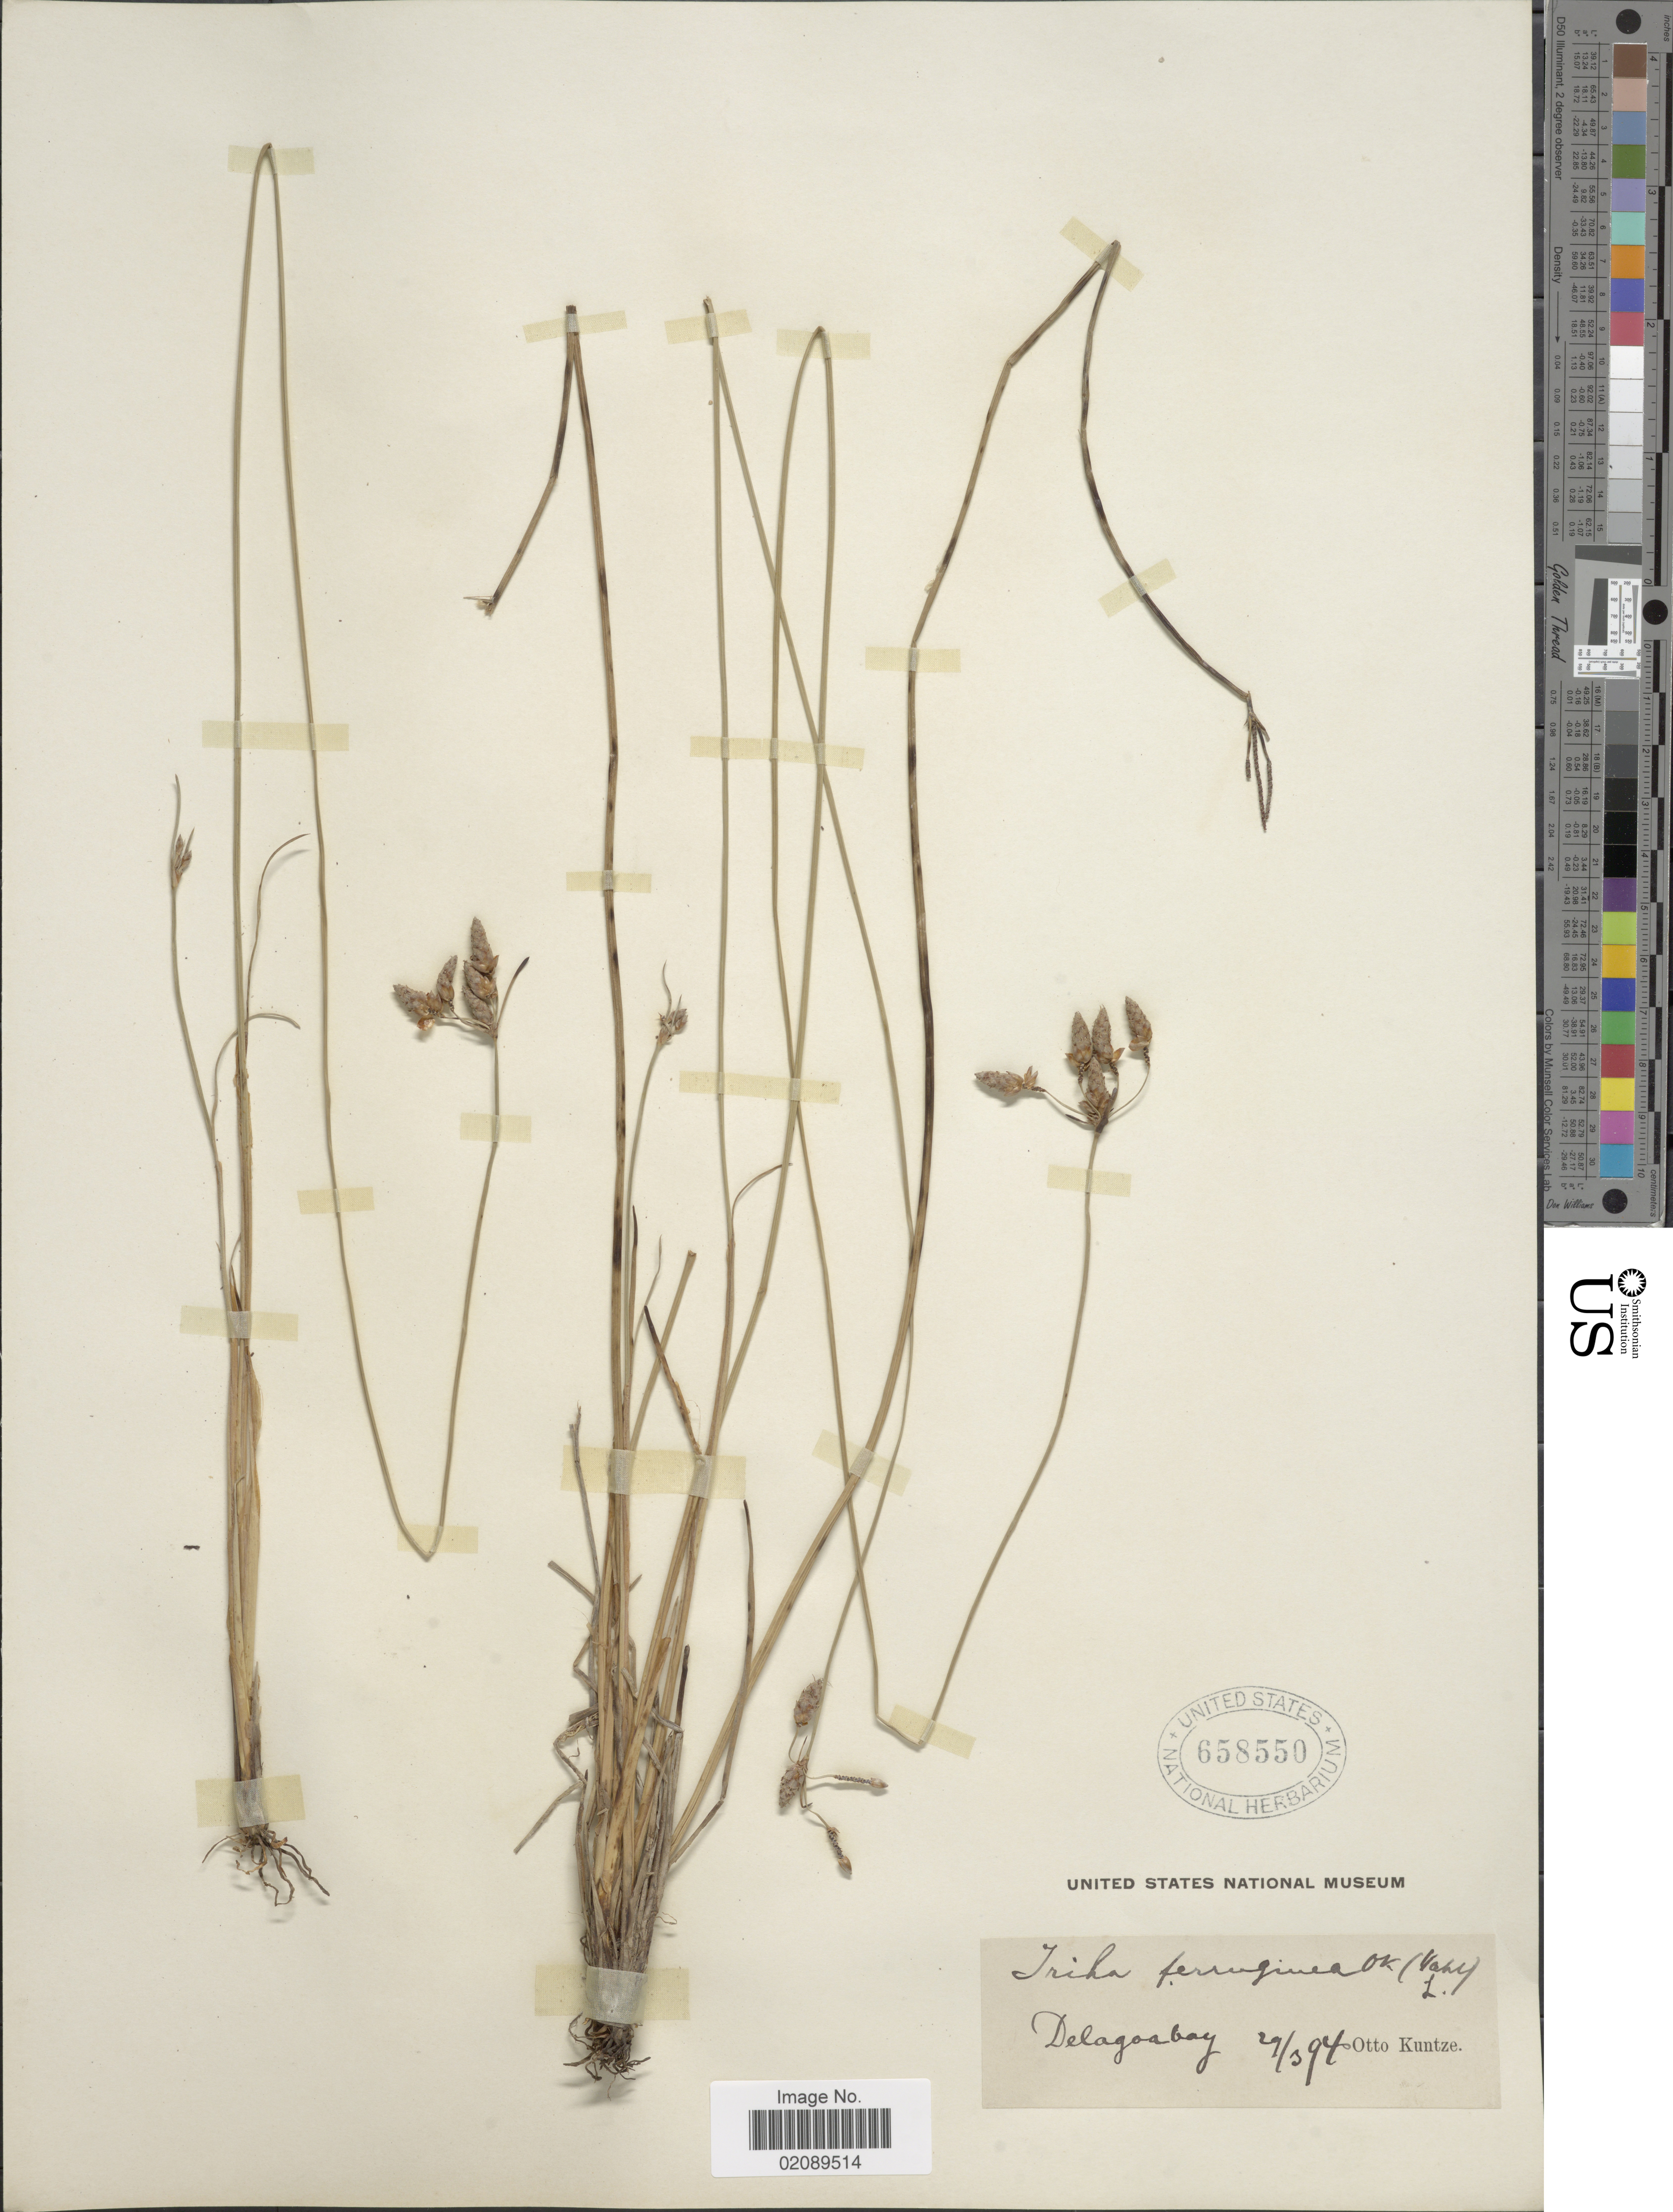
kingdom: Plantae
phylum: Tracheophyta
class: Liliopsida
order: Poales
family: Cyperaceae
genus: Fimbristylis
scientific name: Fimbristylis ferruginea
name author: (L.) Vahl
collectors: C.E.O. Kuntze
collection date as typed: Transcribed d/m/y: 29/3/94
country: Mozambique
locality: Delagoabay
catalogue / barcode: US 658550